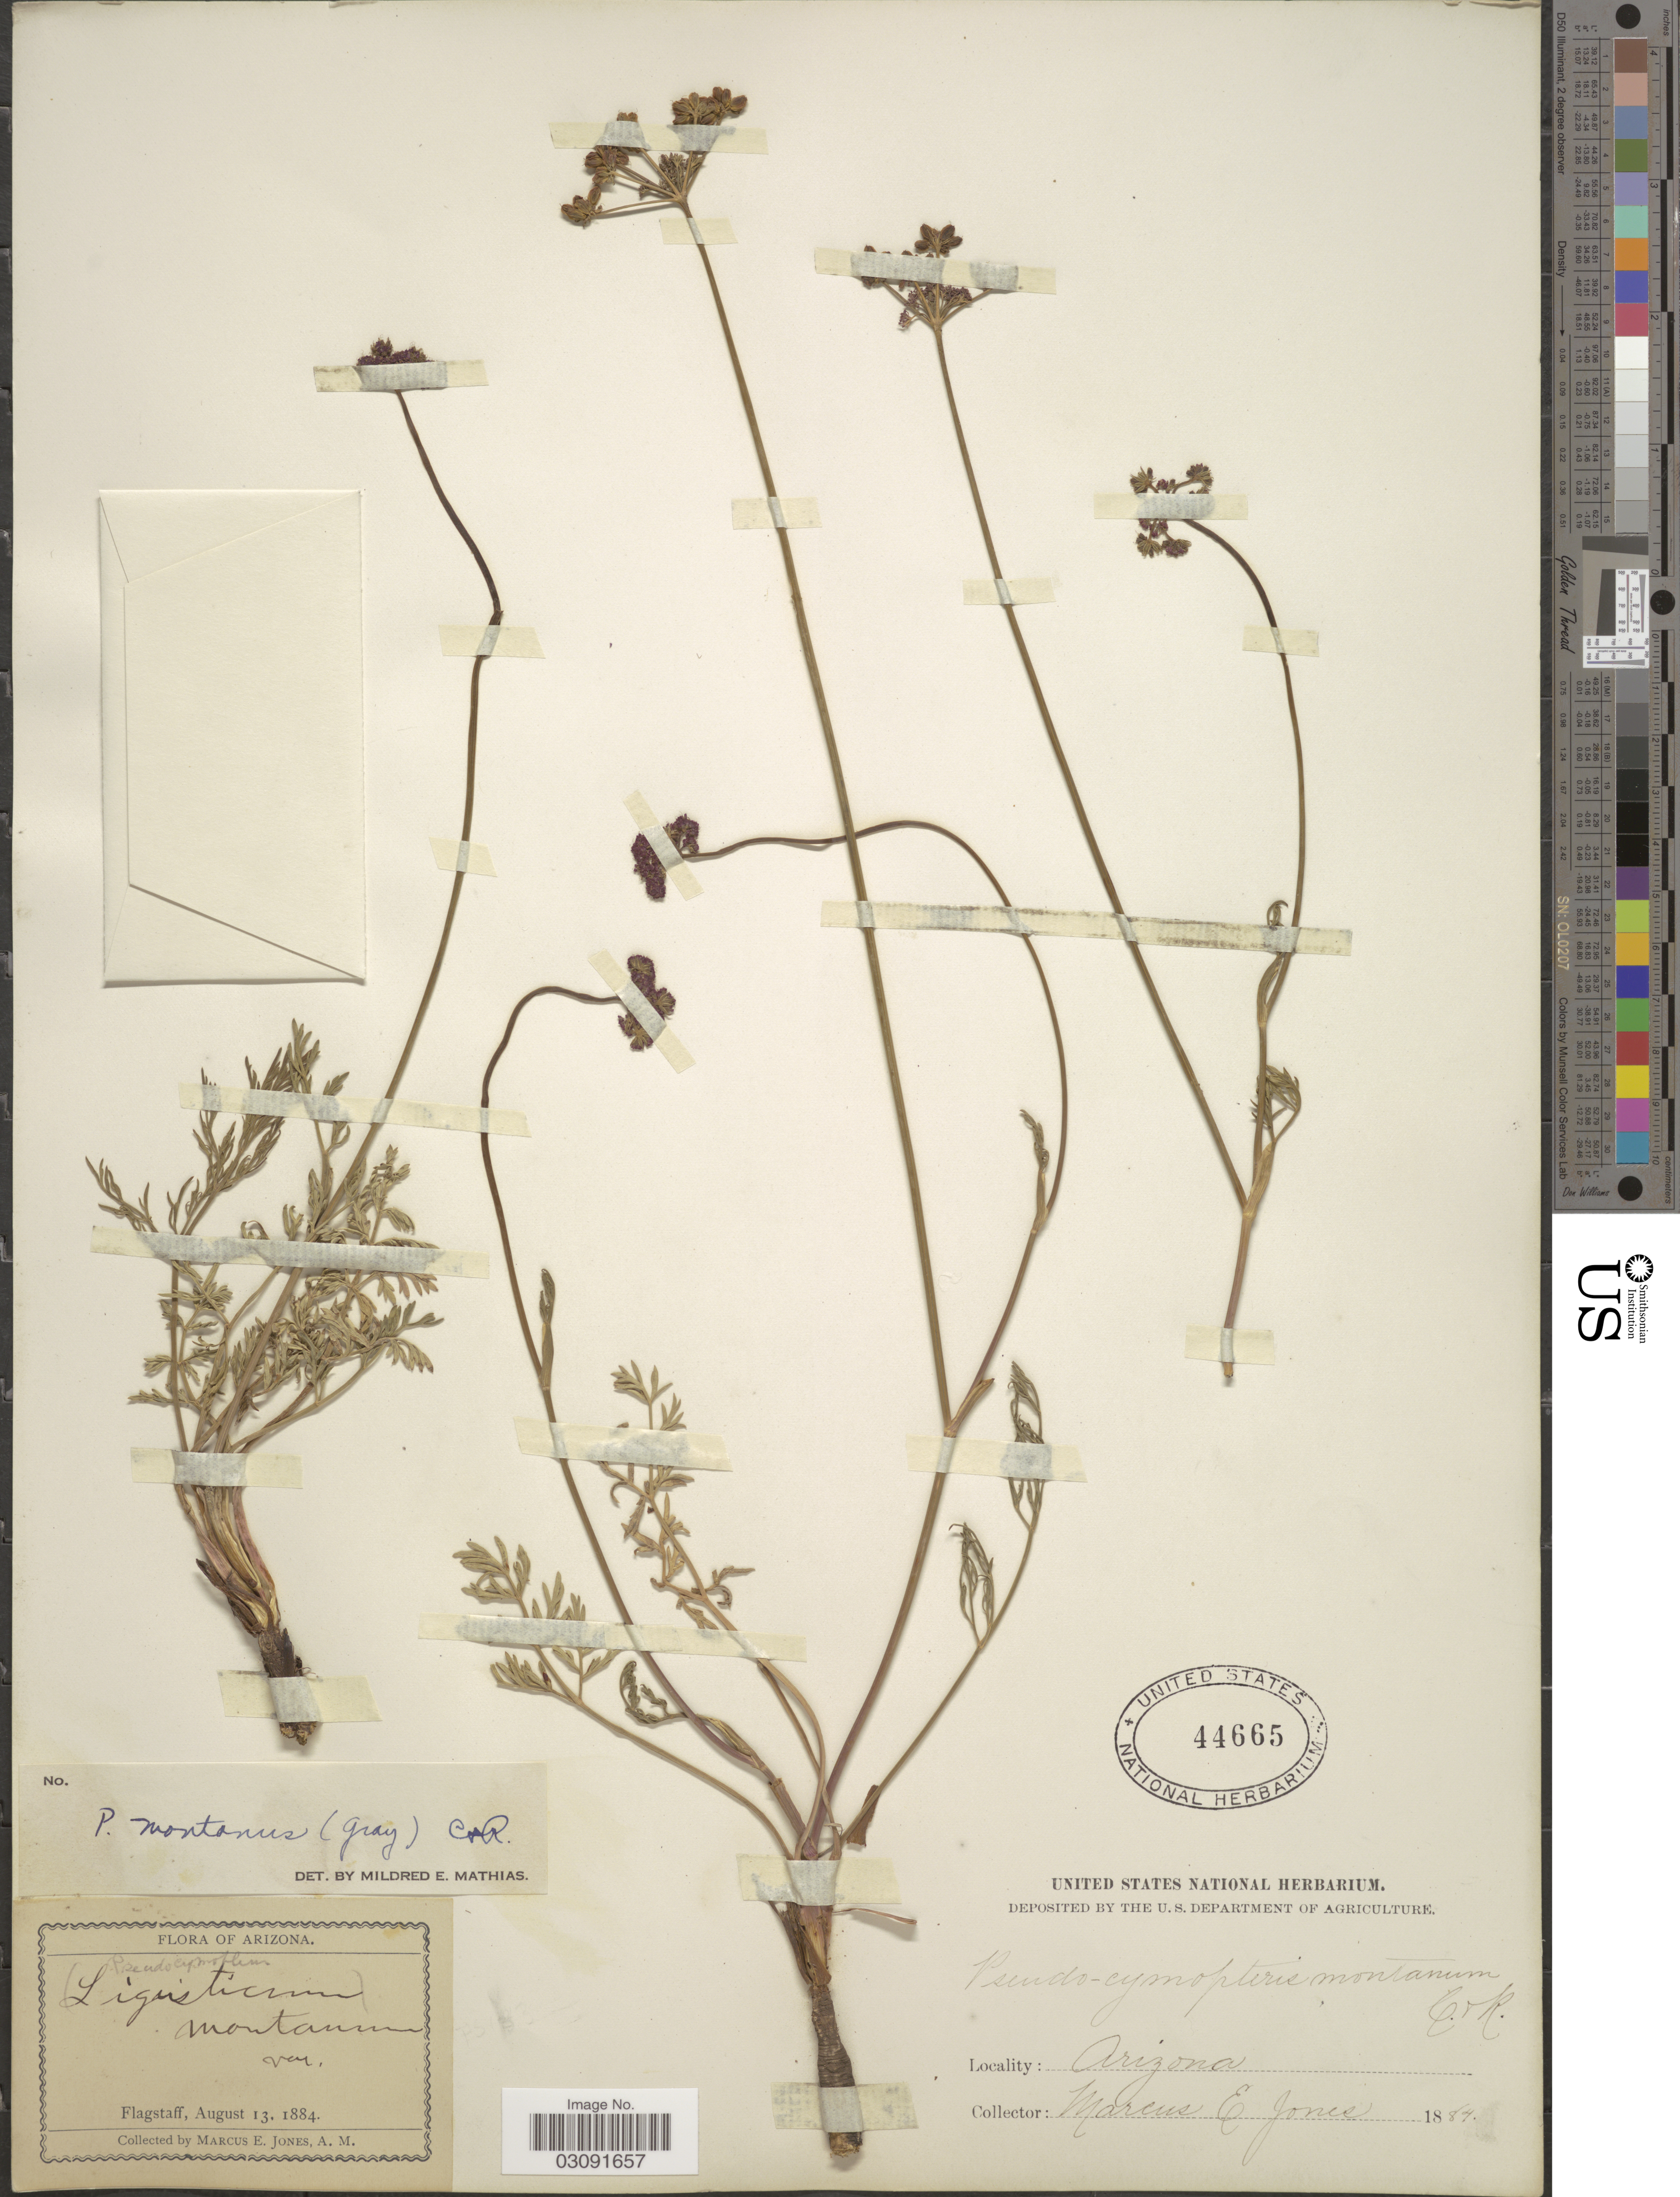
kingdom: Plantae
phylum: Tracheophyta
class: Magnoliopsida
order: Apiales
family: Apiaceae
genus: Pseudocymopterus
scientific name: Pseudocymopterus montanus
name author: (A. Gray) J.M. Coult. & Rose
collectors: M. E. Jones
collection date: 1884-08-13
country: United States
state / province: Arizona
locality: Flagstaff.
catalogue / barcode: US 44665